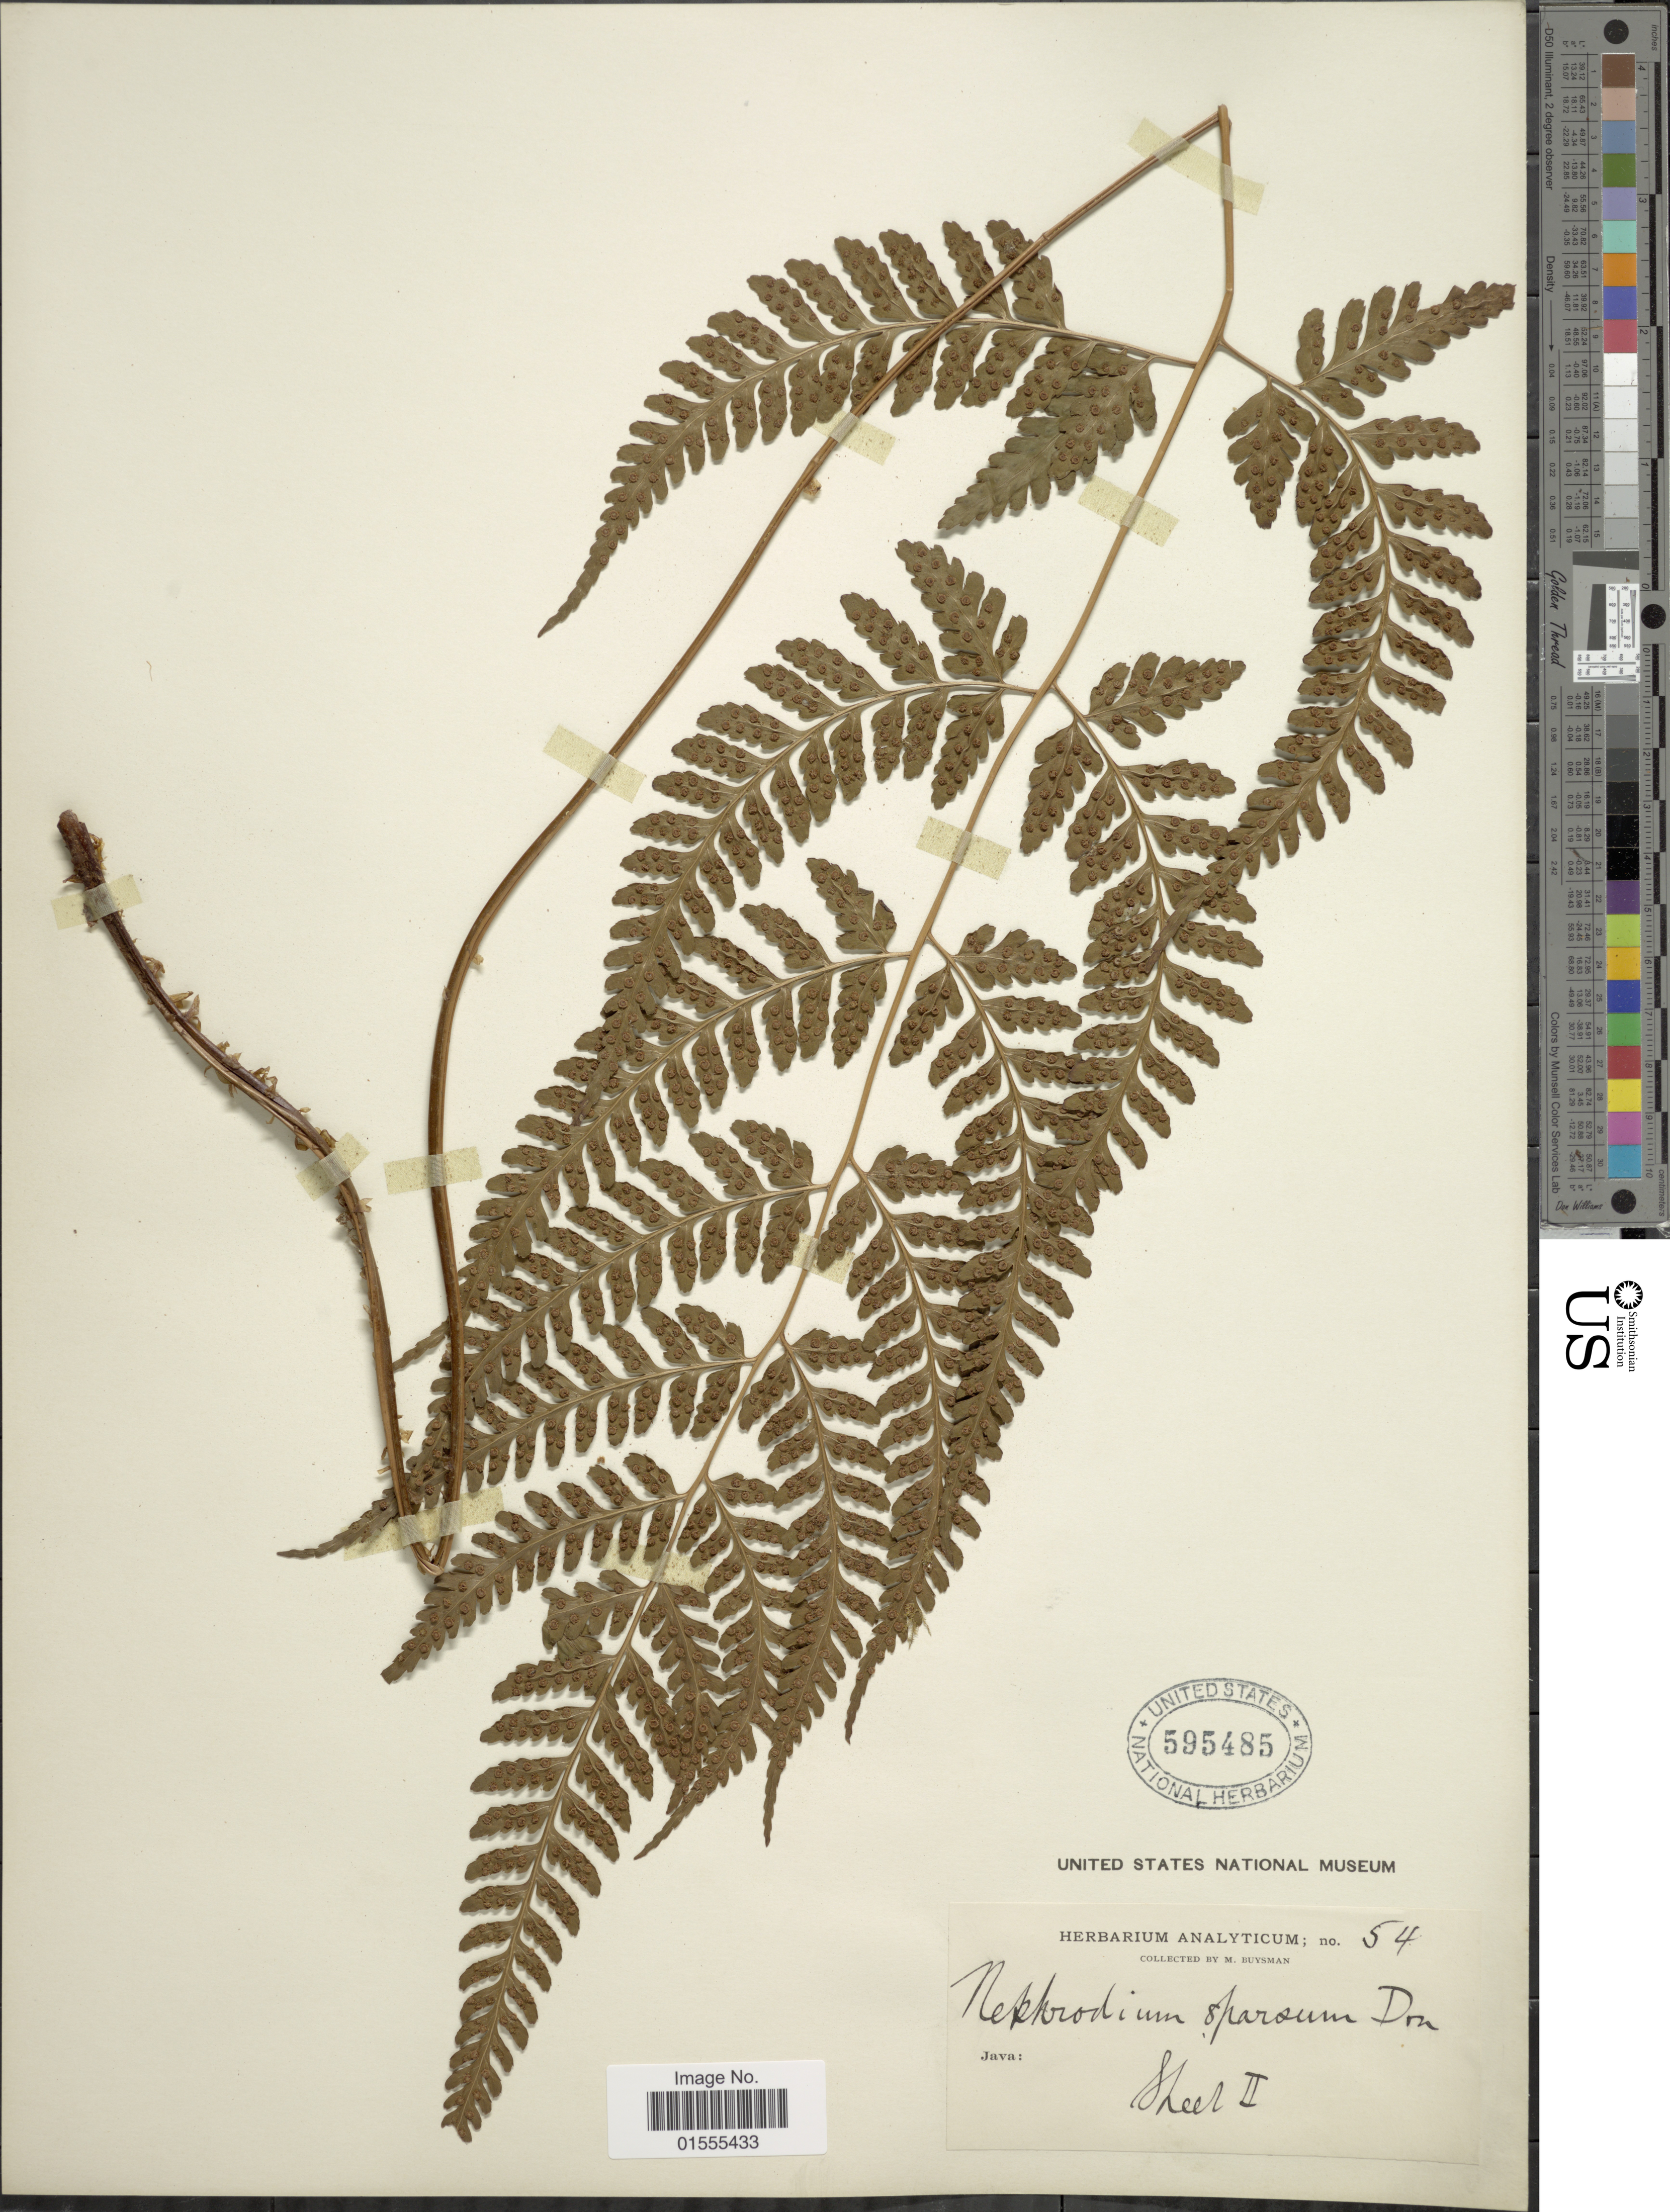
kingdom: Plantae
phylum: Tracheophyta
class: Polypodiopsida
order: Polypodiales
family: Dryopteridaceae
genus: Dryopteris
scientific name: Dryopteris sparsa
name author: (D. Don) Kuntze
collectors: M. Buysman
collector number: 54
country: Indonesia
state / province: Java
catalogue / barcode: US 595485